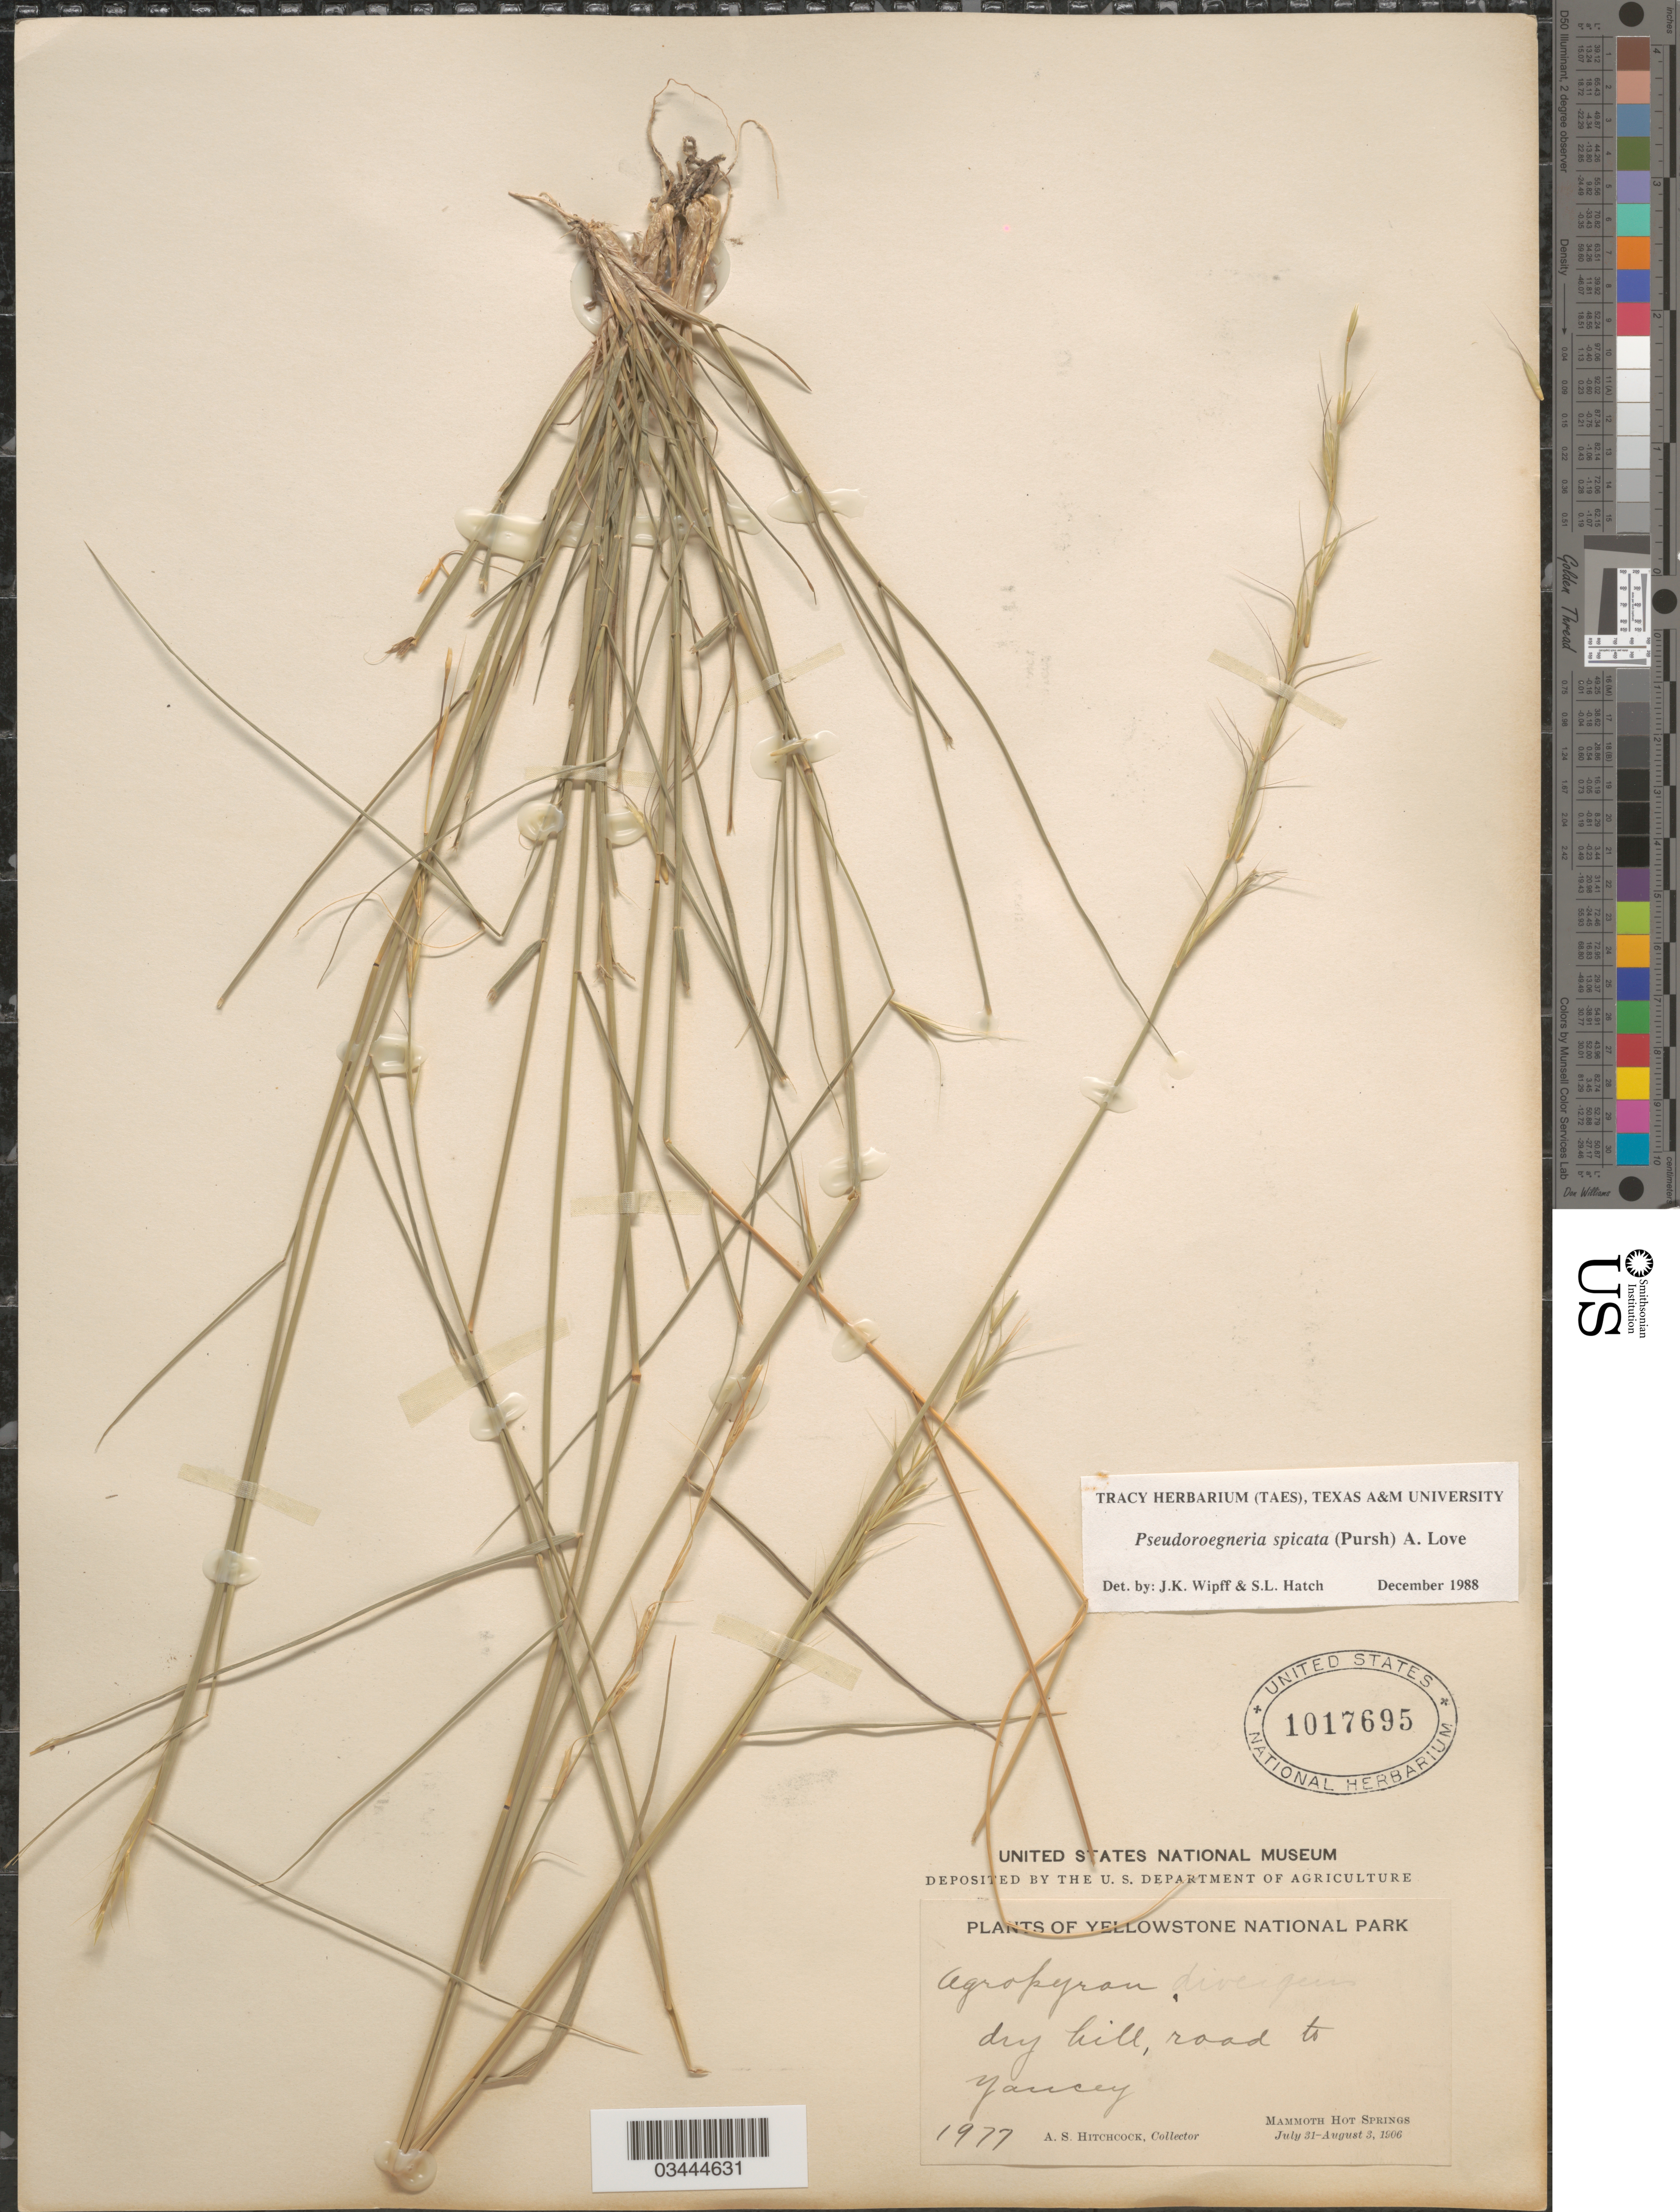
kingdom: Plantae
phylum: Tracheophyta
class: Liliopsida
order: Poales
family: Poaceae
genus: Pseudoroegneria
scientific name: Pseudoroegneria spicata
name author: (Pursh) Á. Löve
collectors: A. S. Hitchcock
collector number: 1977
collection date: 1906-07-31/1906-08-03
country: United States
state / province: Wyoming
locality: Yellowstone National Park. Dry hill, road to Yancey. Mammoth Hot Springs.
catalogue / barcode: US 1017695